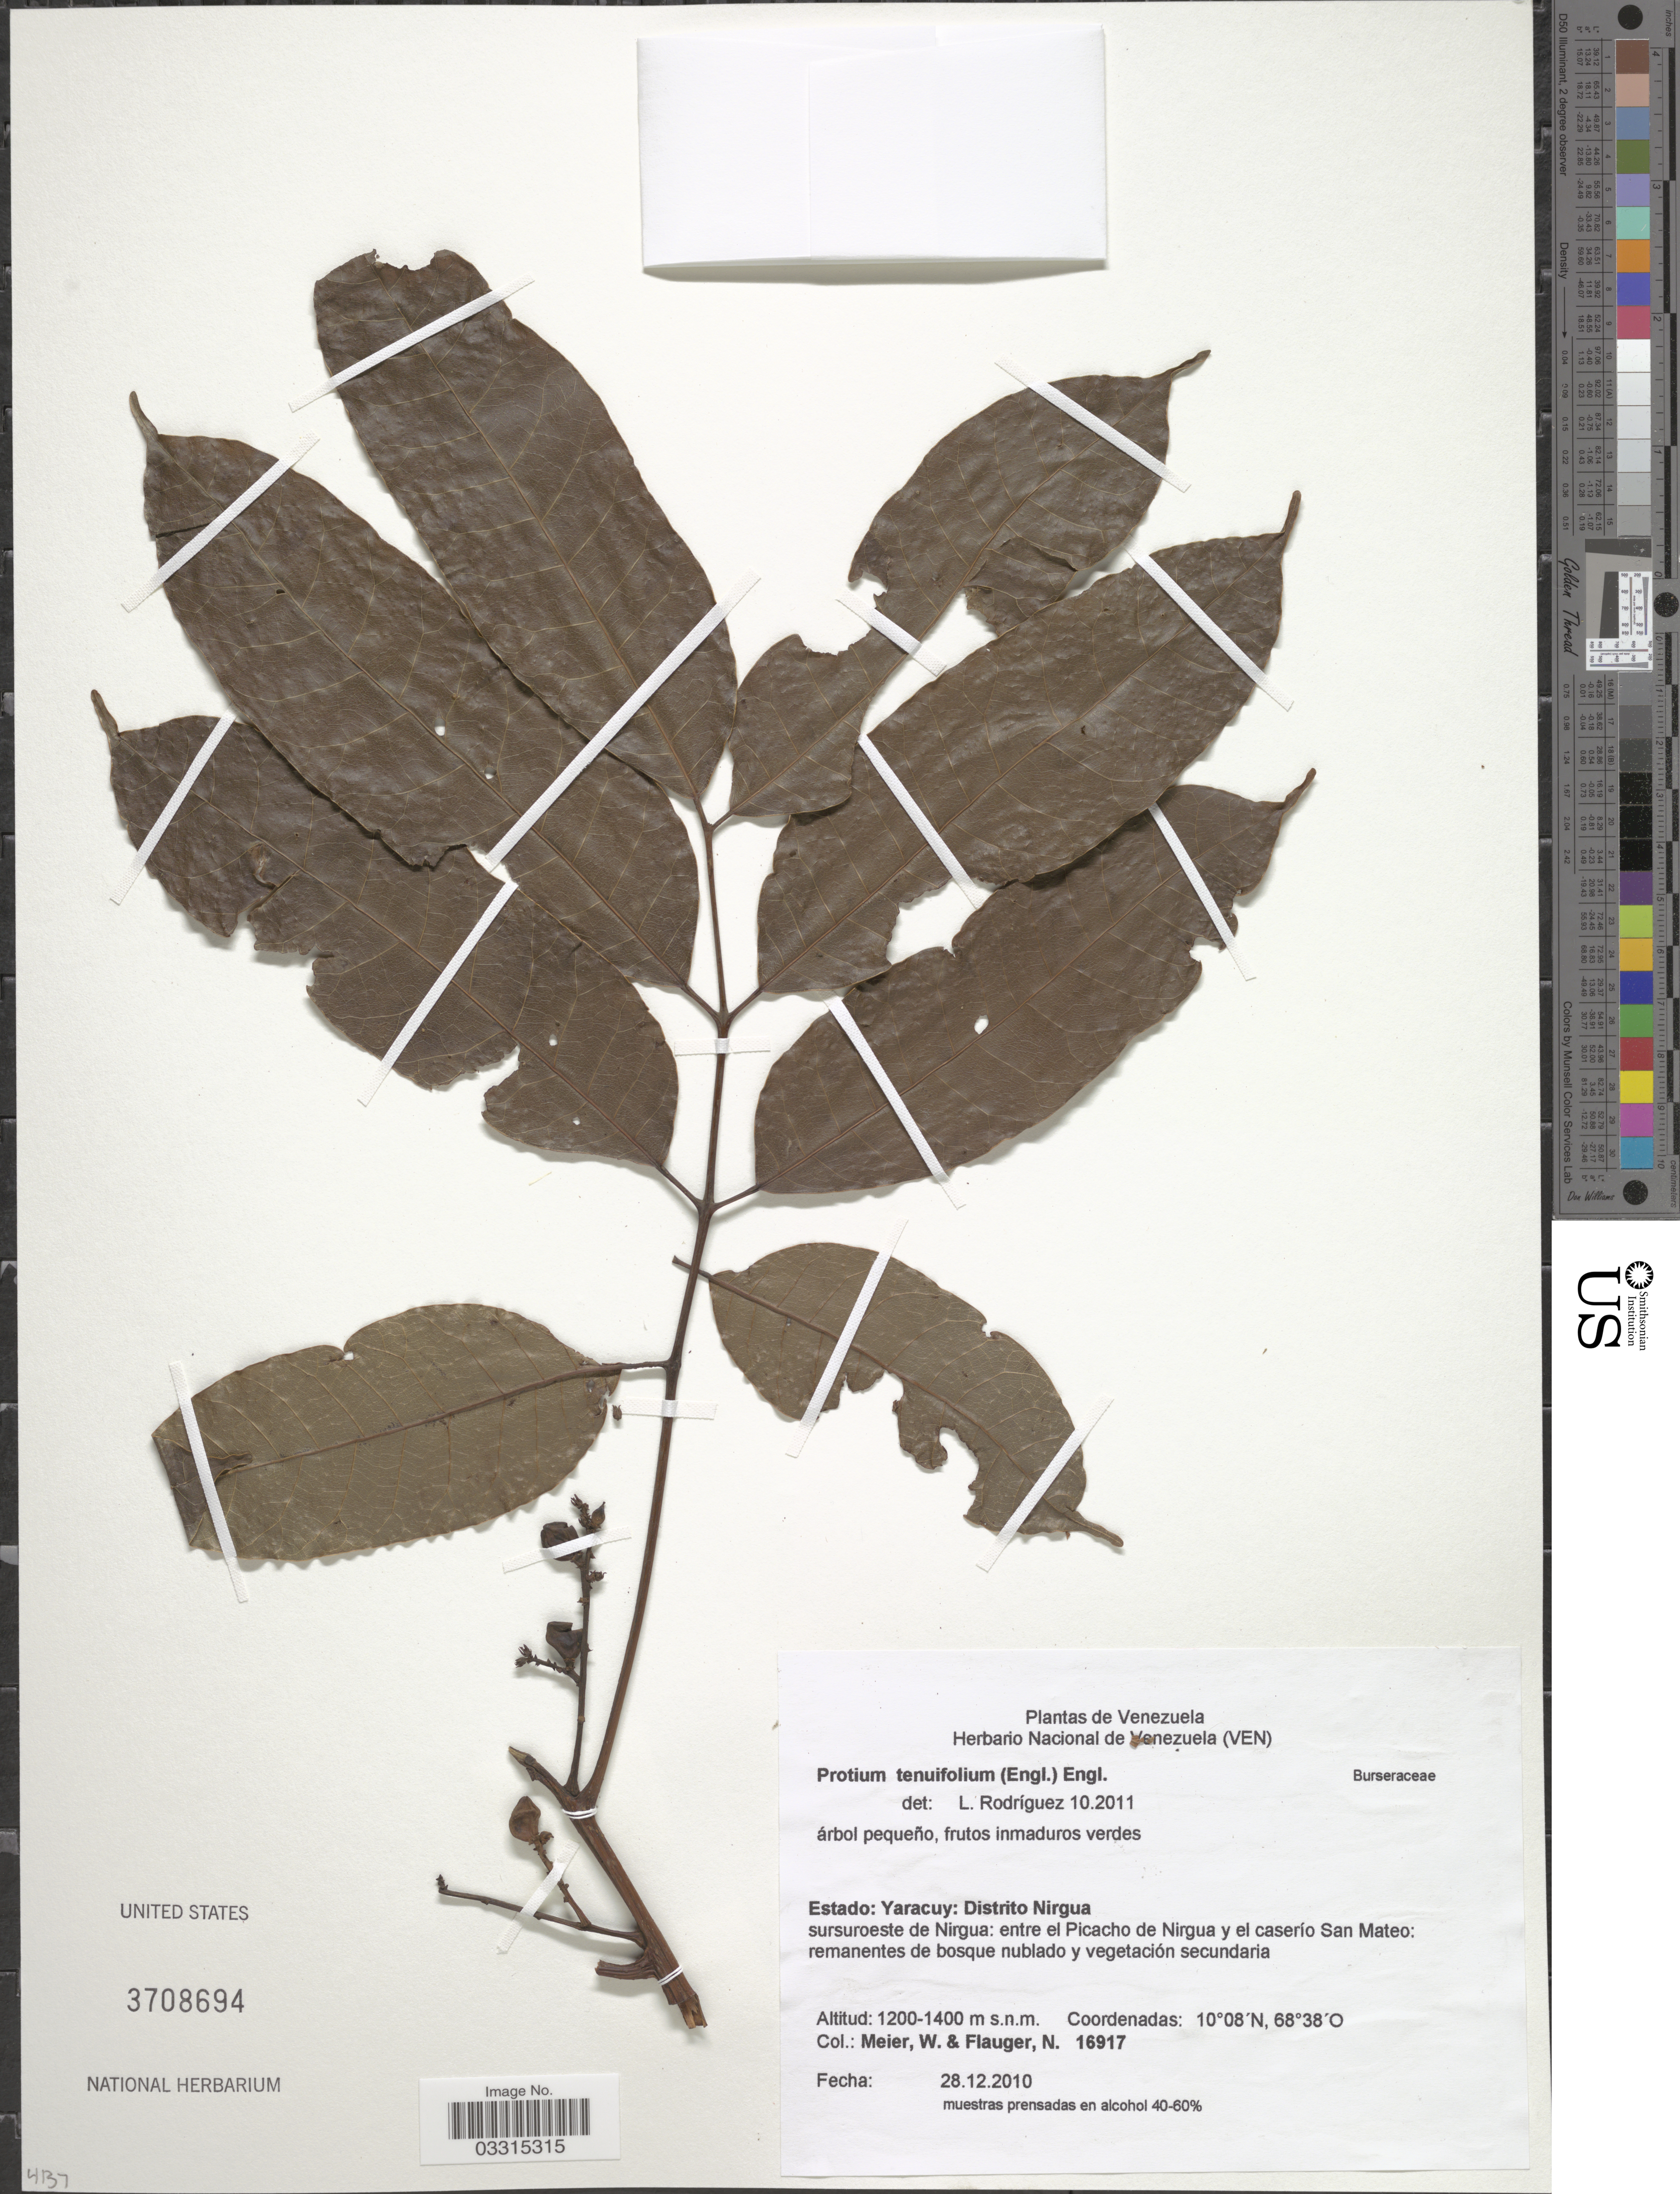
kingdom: Plantae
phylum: Tracheophyta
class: Magnoliopsida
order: Sapindales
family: Burseraceae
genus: Protium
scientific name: Protium tenuifolium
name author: (Engl.) Engl.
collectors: W. Meier & N. Flauger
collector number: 16917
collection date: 2010-12-28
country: Venezuela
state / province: Yaracuy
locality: Distrito Nirgua. Susuroeste de Nirgua: entre el Picacho de Nirgua y el caserío San Mateo.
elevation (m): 1200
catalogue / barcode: US 3708694